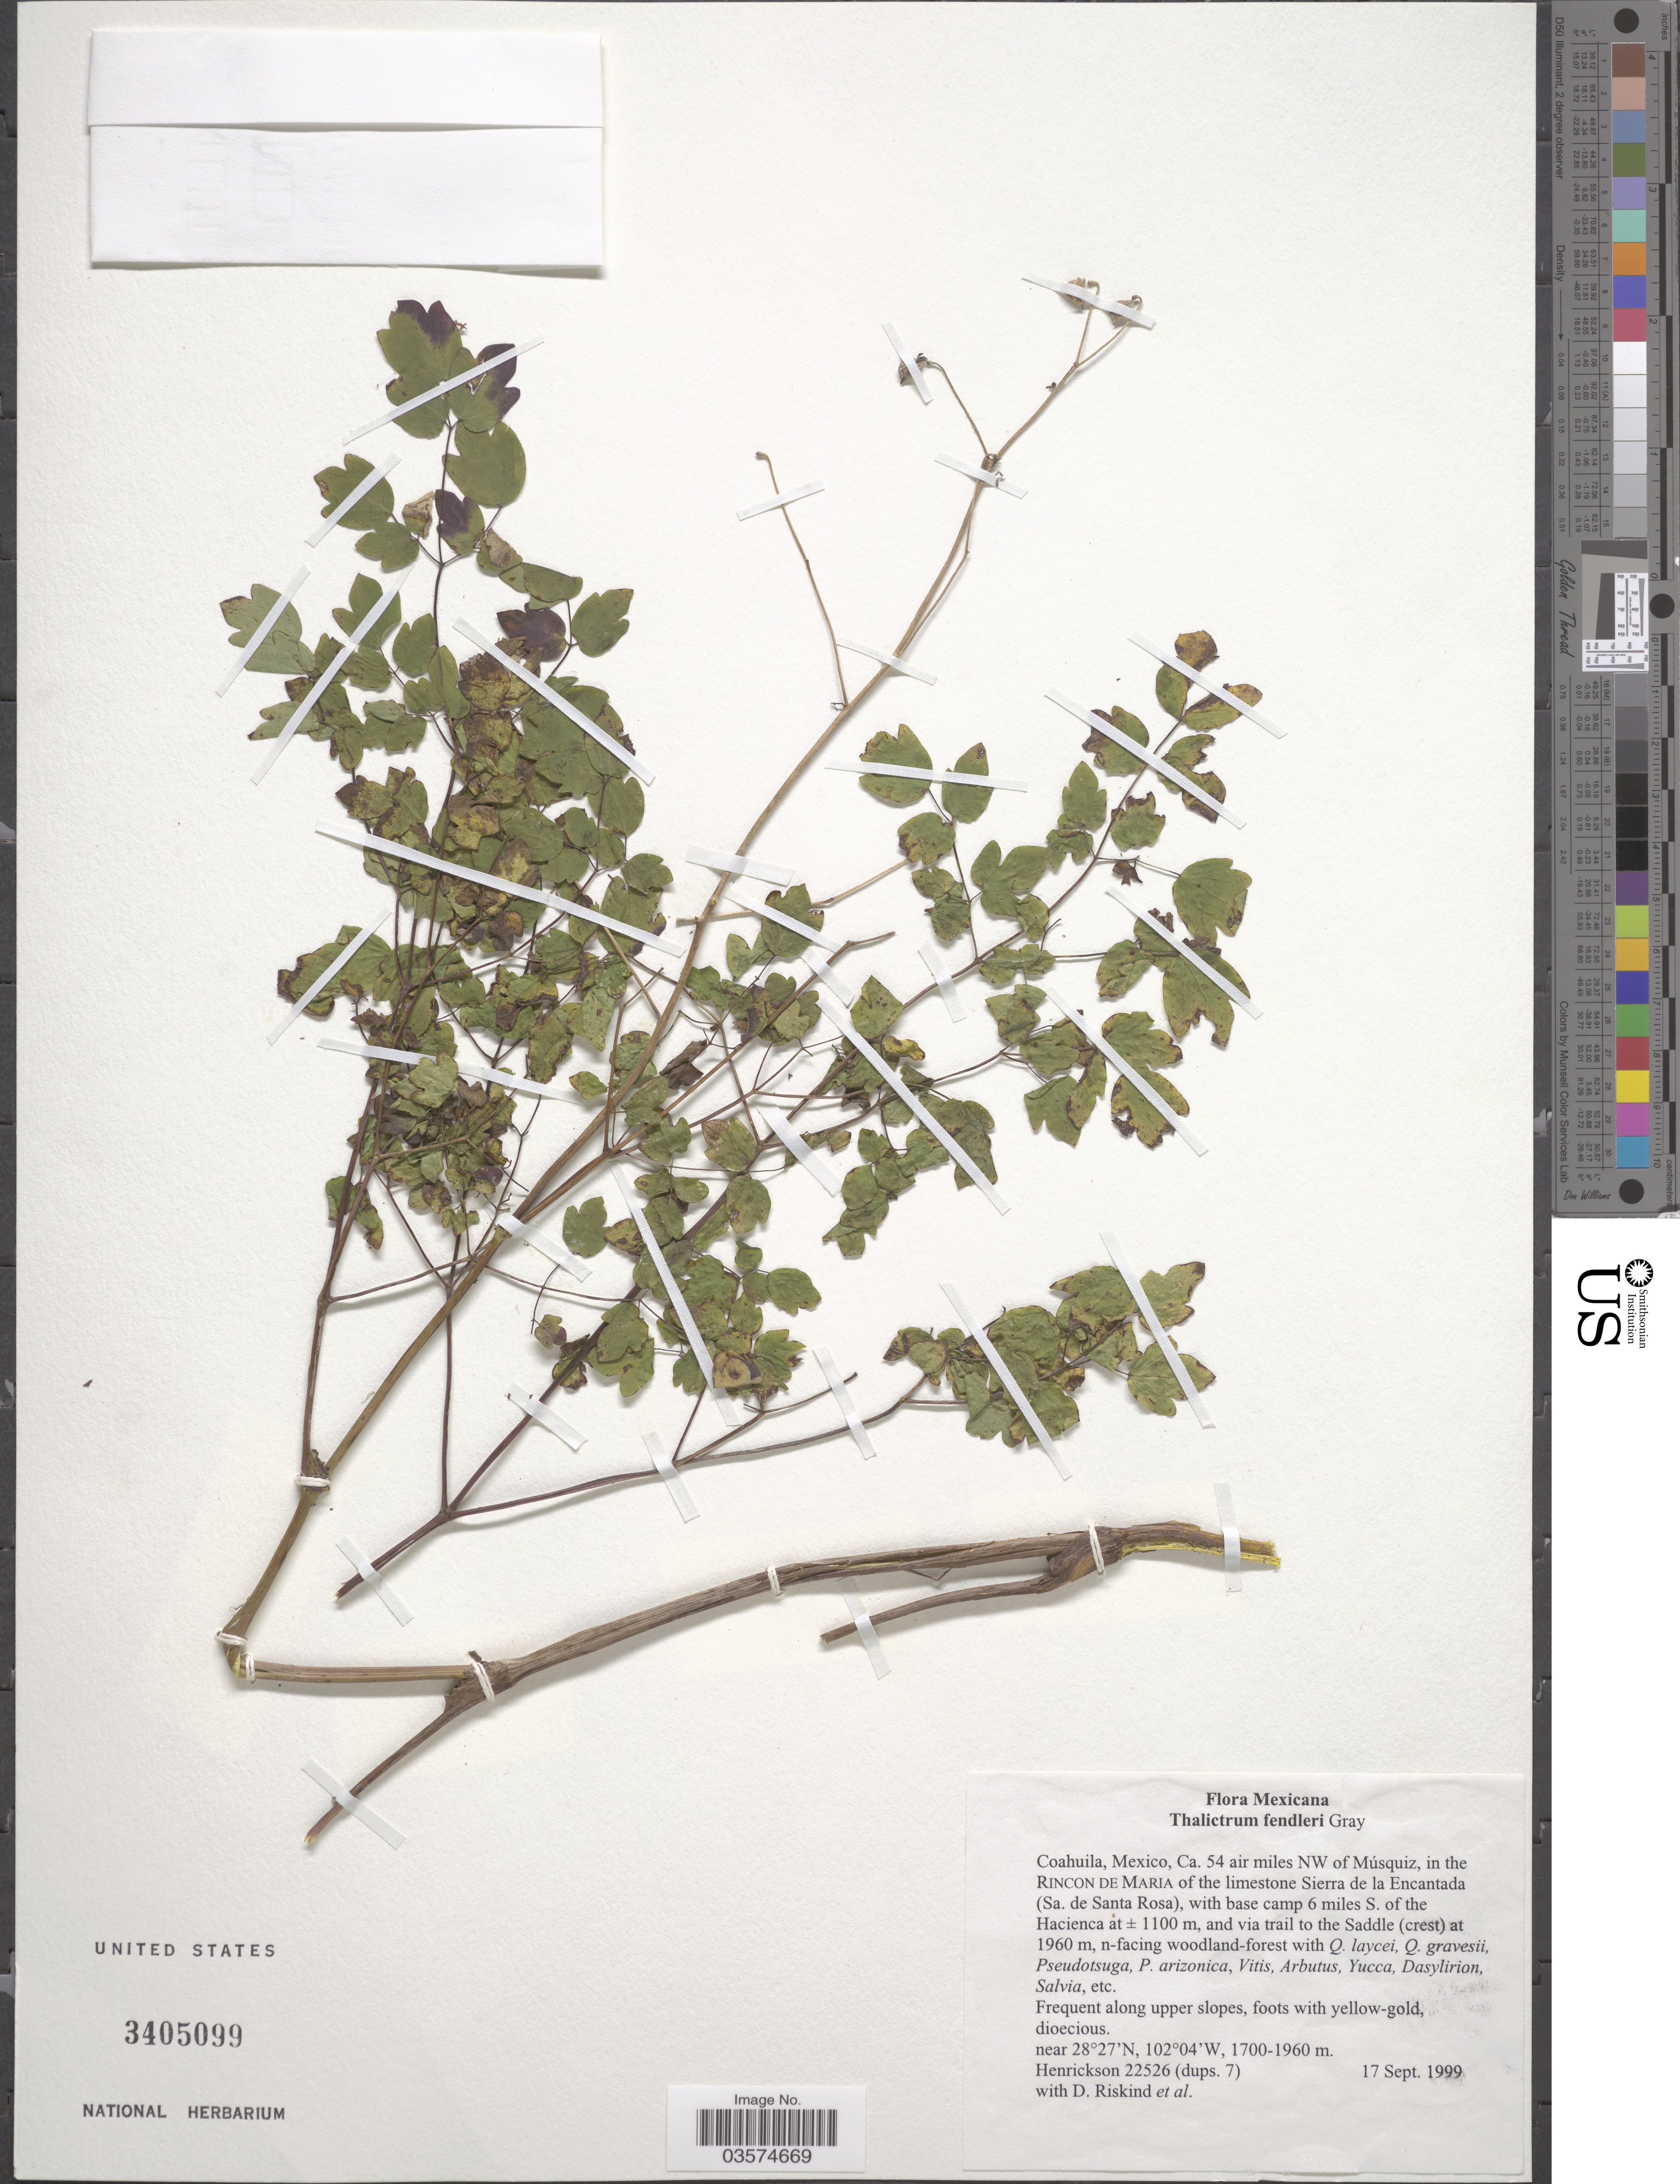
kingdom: Plantae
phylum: Tracheophyta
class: Magnoliopsida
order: Ranunculales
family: Ranunculaceae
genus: Thalictrum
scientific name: Thalictrum fendleri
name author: Engelm. ex A. Gray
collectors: -. Henrickson, D. Riskind & et al.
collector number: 22526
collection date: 1999-09-17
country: Mexico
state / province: Coahuila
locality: Ca. 54 air miles NW of Músquiz, in the Rincon De Maria of the limestone Sierra de la Encantada (Sa. de Santa Rosa), with base camp 6 miles S. of the Hacienca and via trail to the Saddle (crest).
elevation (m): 1700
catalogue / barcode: US 3405099